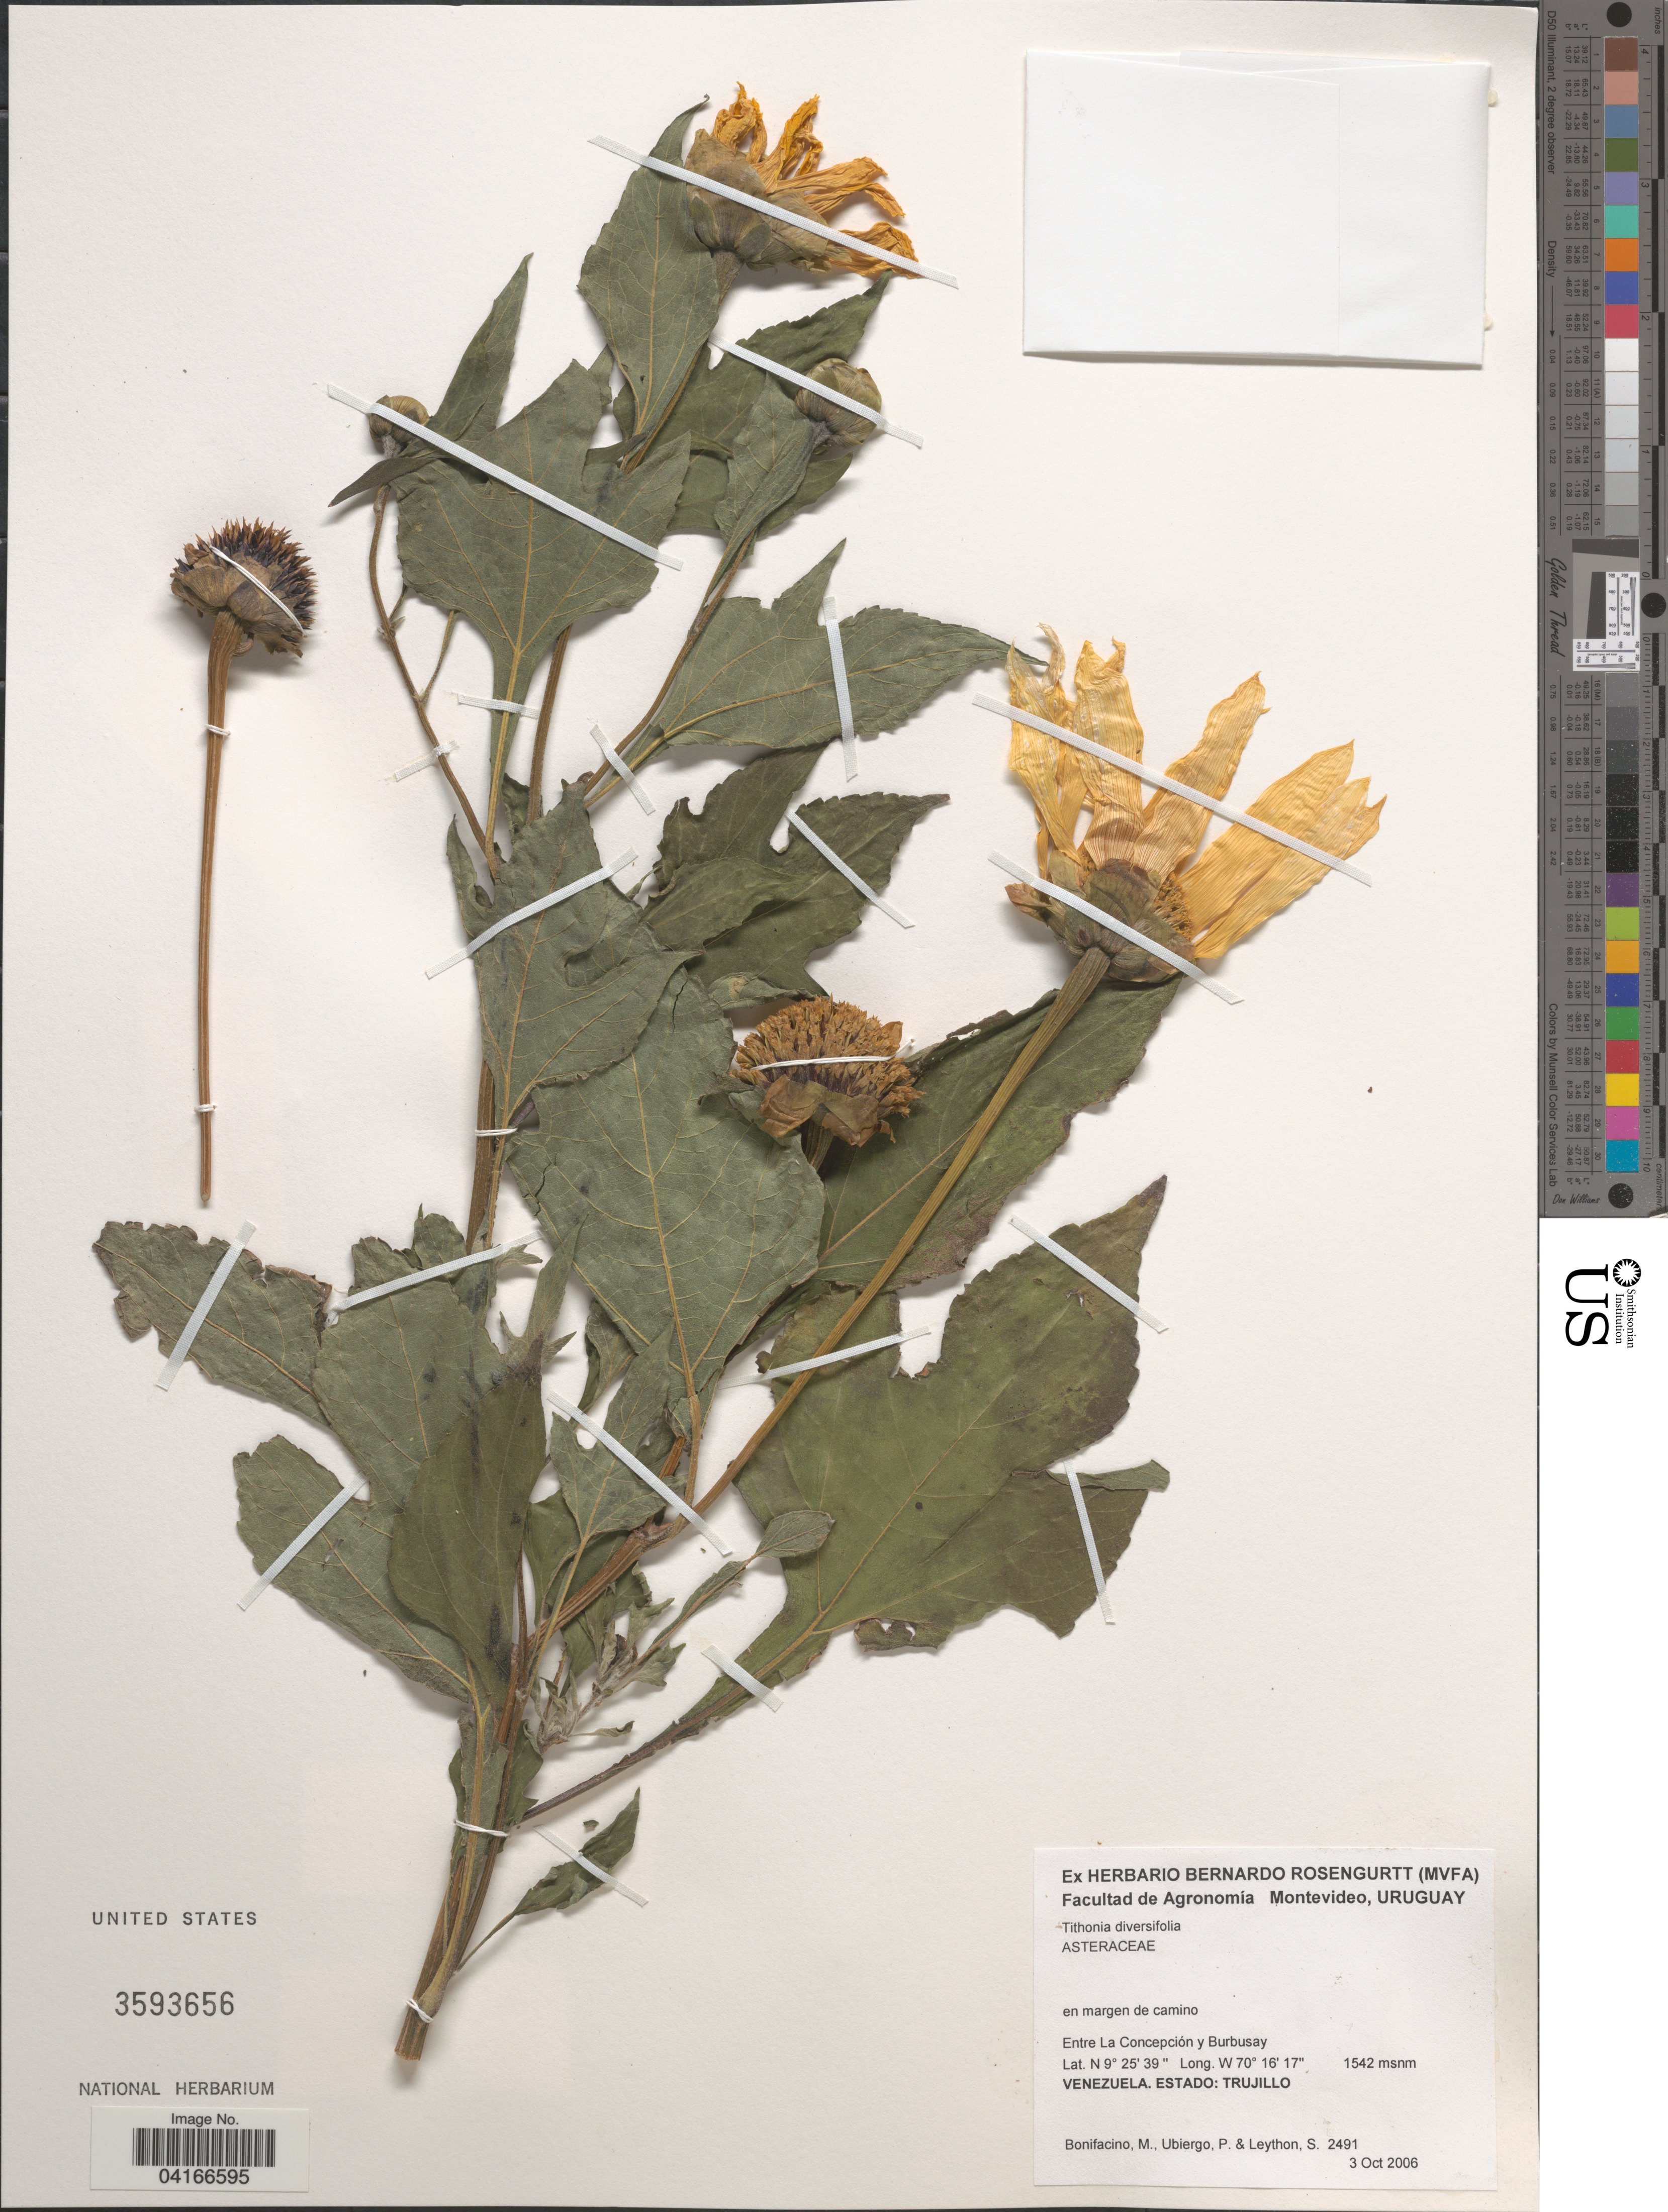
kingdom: Plantae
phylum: Tracheophyta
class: Magnoliopsida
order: Asterales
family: Asteraceae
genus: Tithonia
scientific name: Tithonia diversifolia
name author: (Hemsl.) A. Gray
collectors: M. Bonifacino, P. Ubiergo & S. Leython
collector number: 2491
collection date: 2006-10-03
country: Venezuela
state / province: Trujillo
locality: Entre La Concepción y Burbusay.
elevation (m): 1542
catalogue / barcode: US 3593656